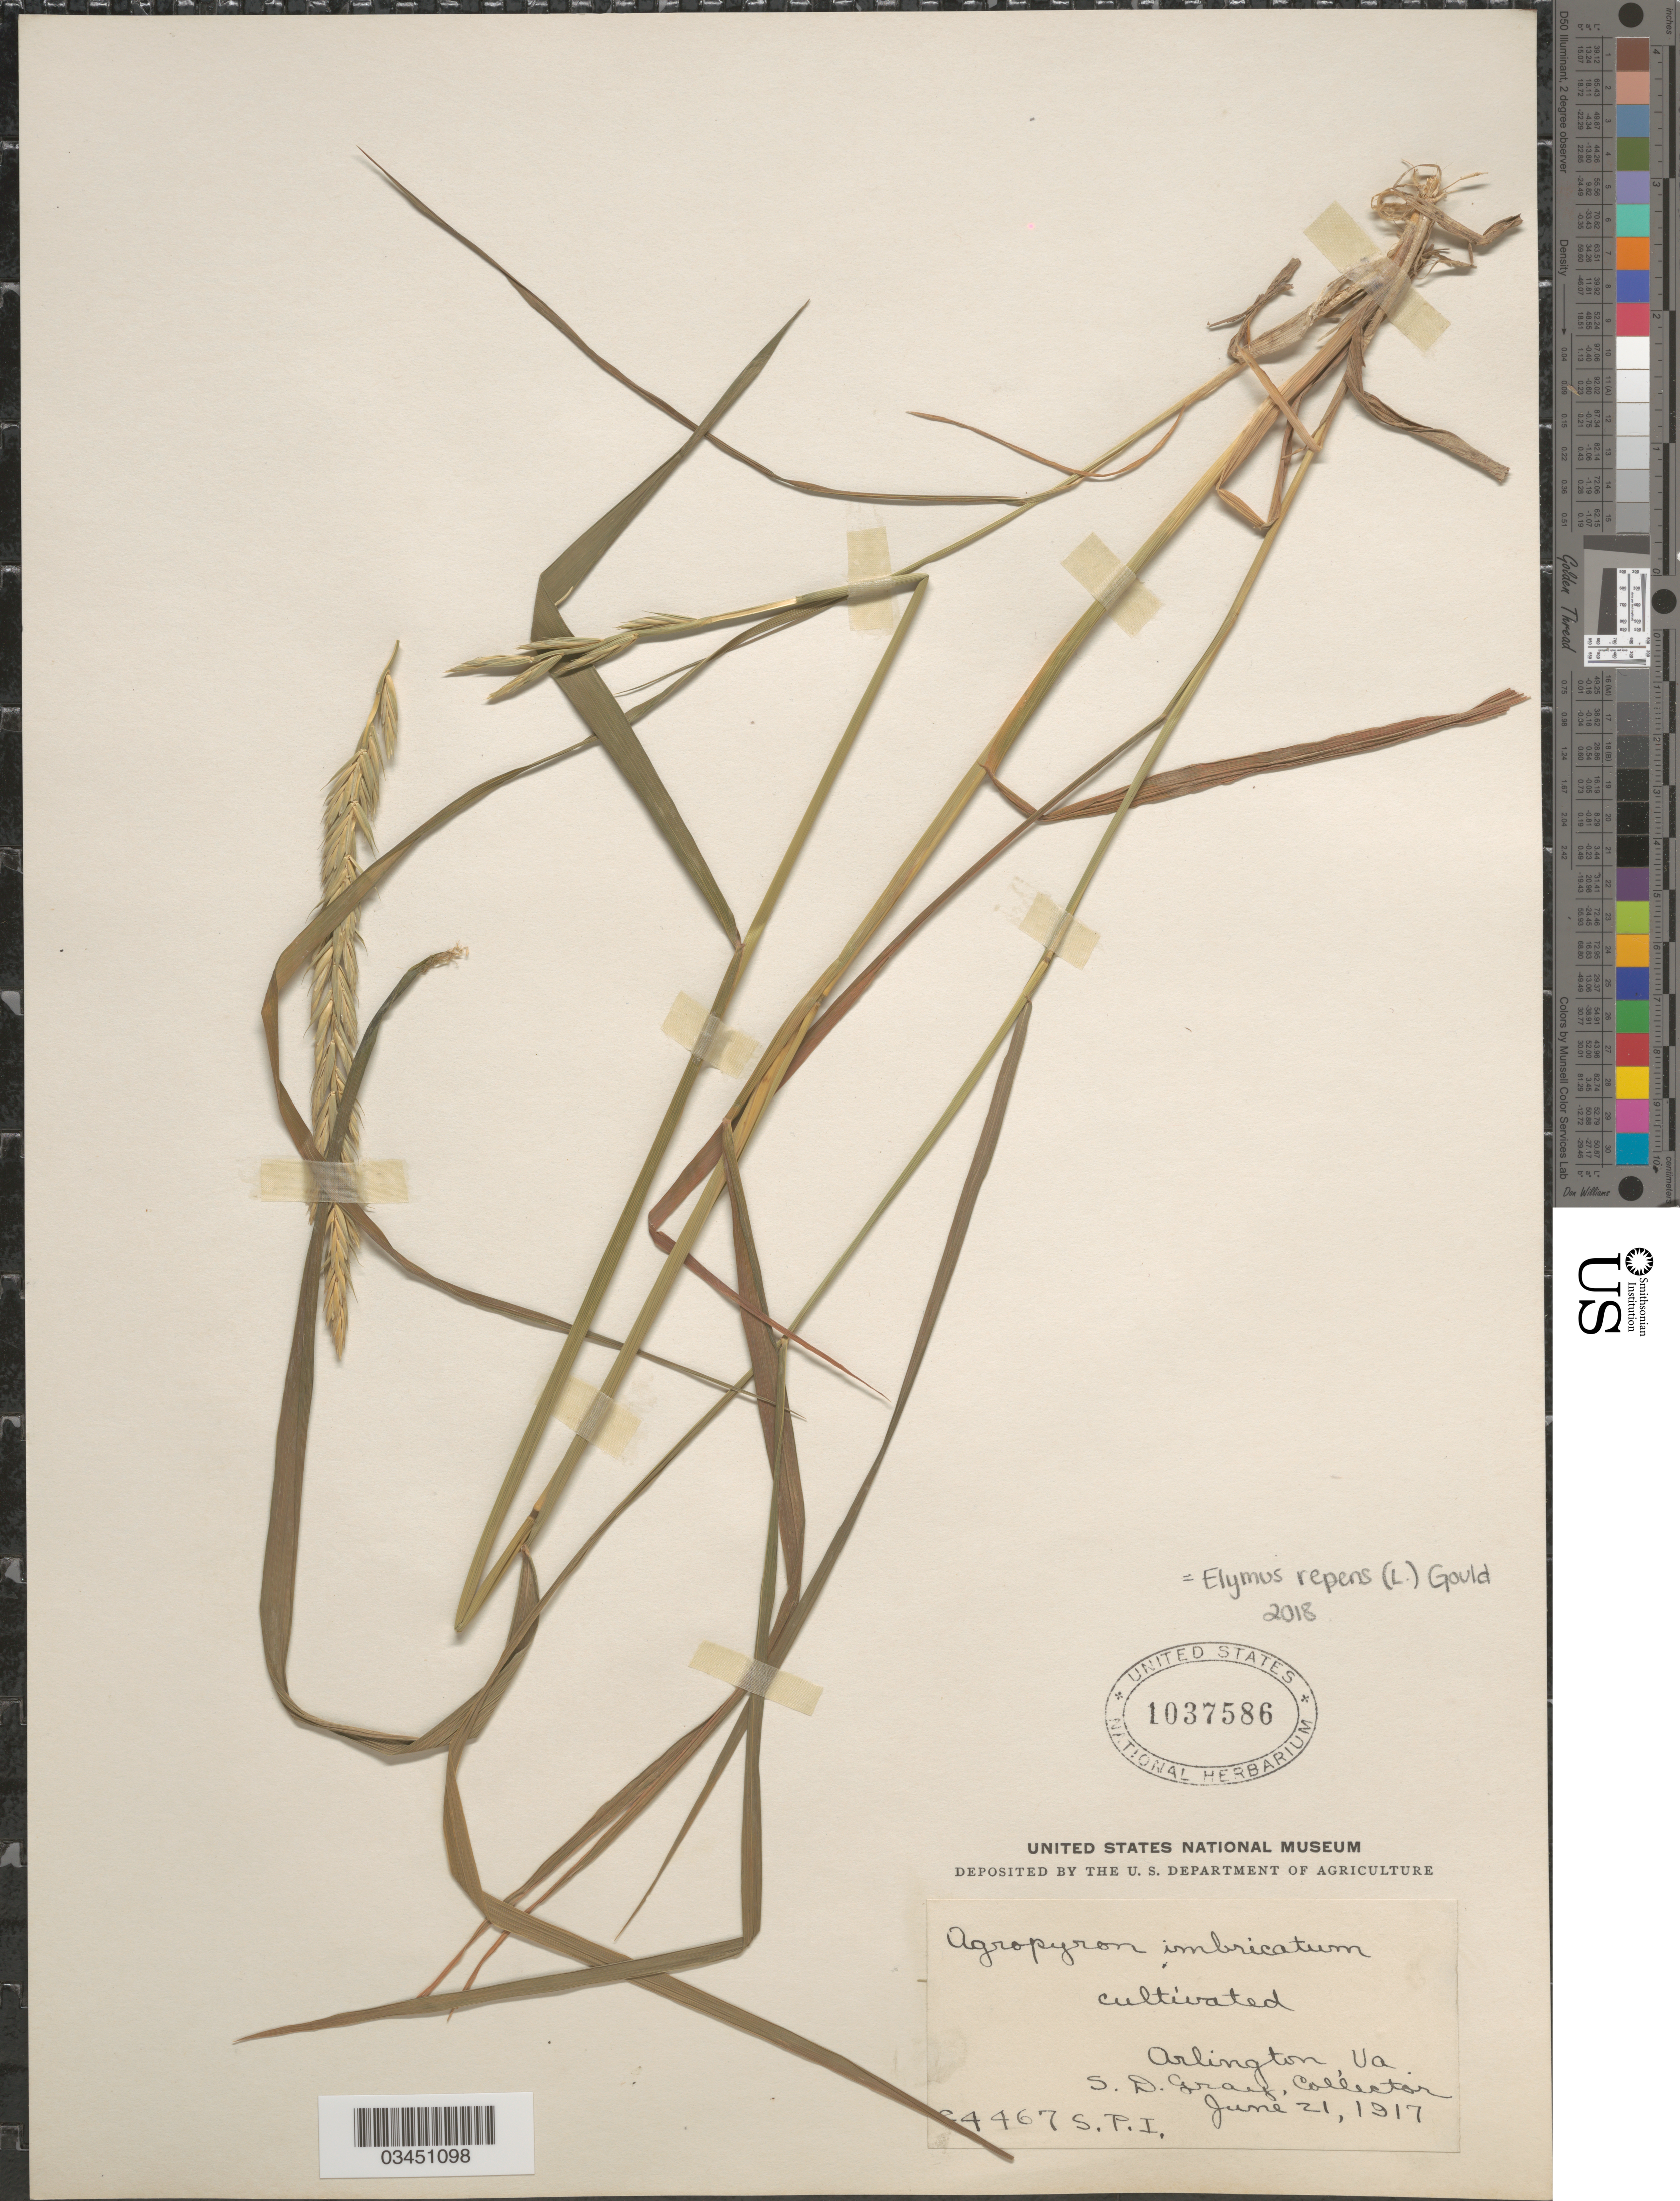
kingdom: Plantae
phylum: Tracheophyta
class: Liliopsida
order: Poales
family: Poaceae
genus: Elymus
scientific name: Elymus repens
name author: (L.) Gould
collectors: S. D. Gray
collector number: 24467?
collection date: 1917-06-21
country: United States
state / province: Virginia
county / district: Arlington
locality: Arlington.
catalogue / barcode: US 1037586